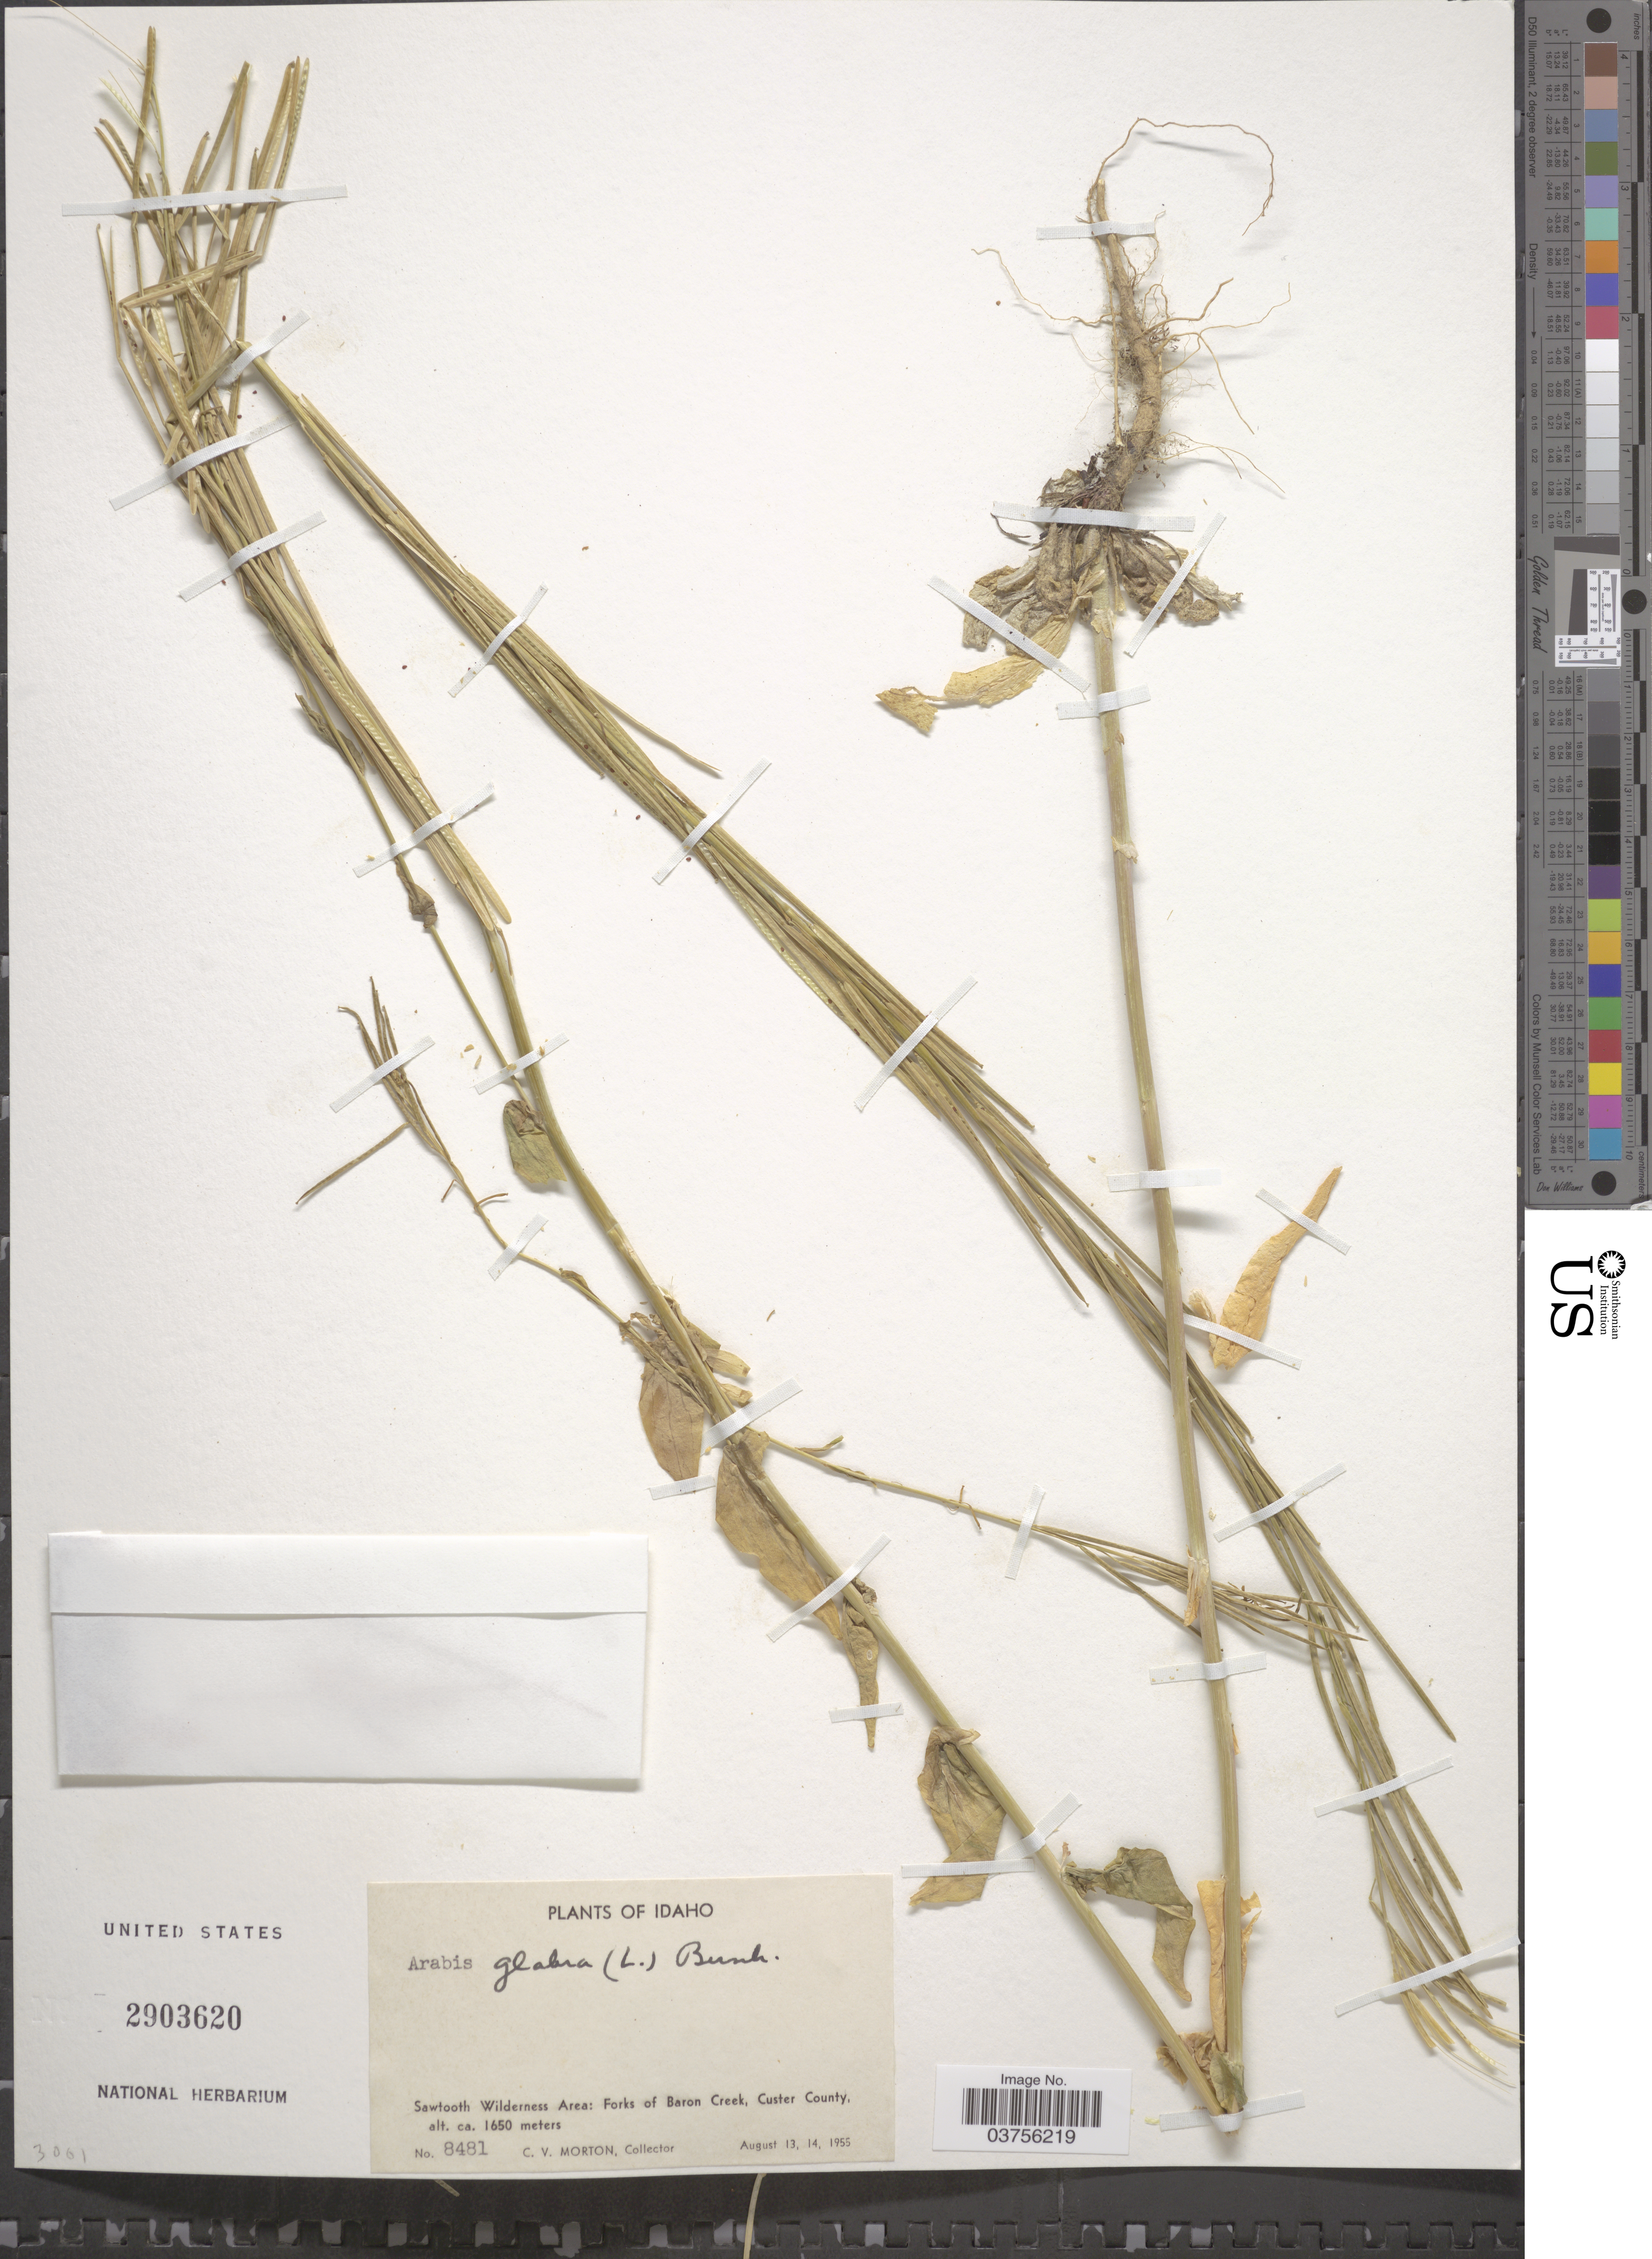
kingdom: Plantae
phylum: Tracheophyta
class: Magnoliopsida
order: Brassicales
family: Brassicaceae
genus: Turritis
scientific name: Turritis glabra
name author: L.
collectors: C. V. Morton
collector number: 8481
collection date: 1955-08-13/1955-08-14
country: United States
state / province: Idaho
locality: Sawtooth Wilderness Area: Forks of Baron Creek, Custer County.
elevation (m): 1650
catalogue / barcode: US 2903620